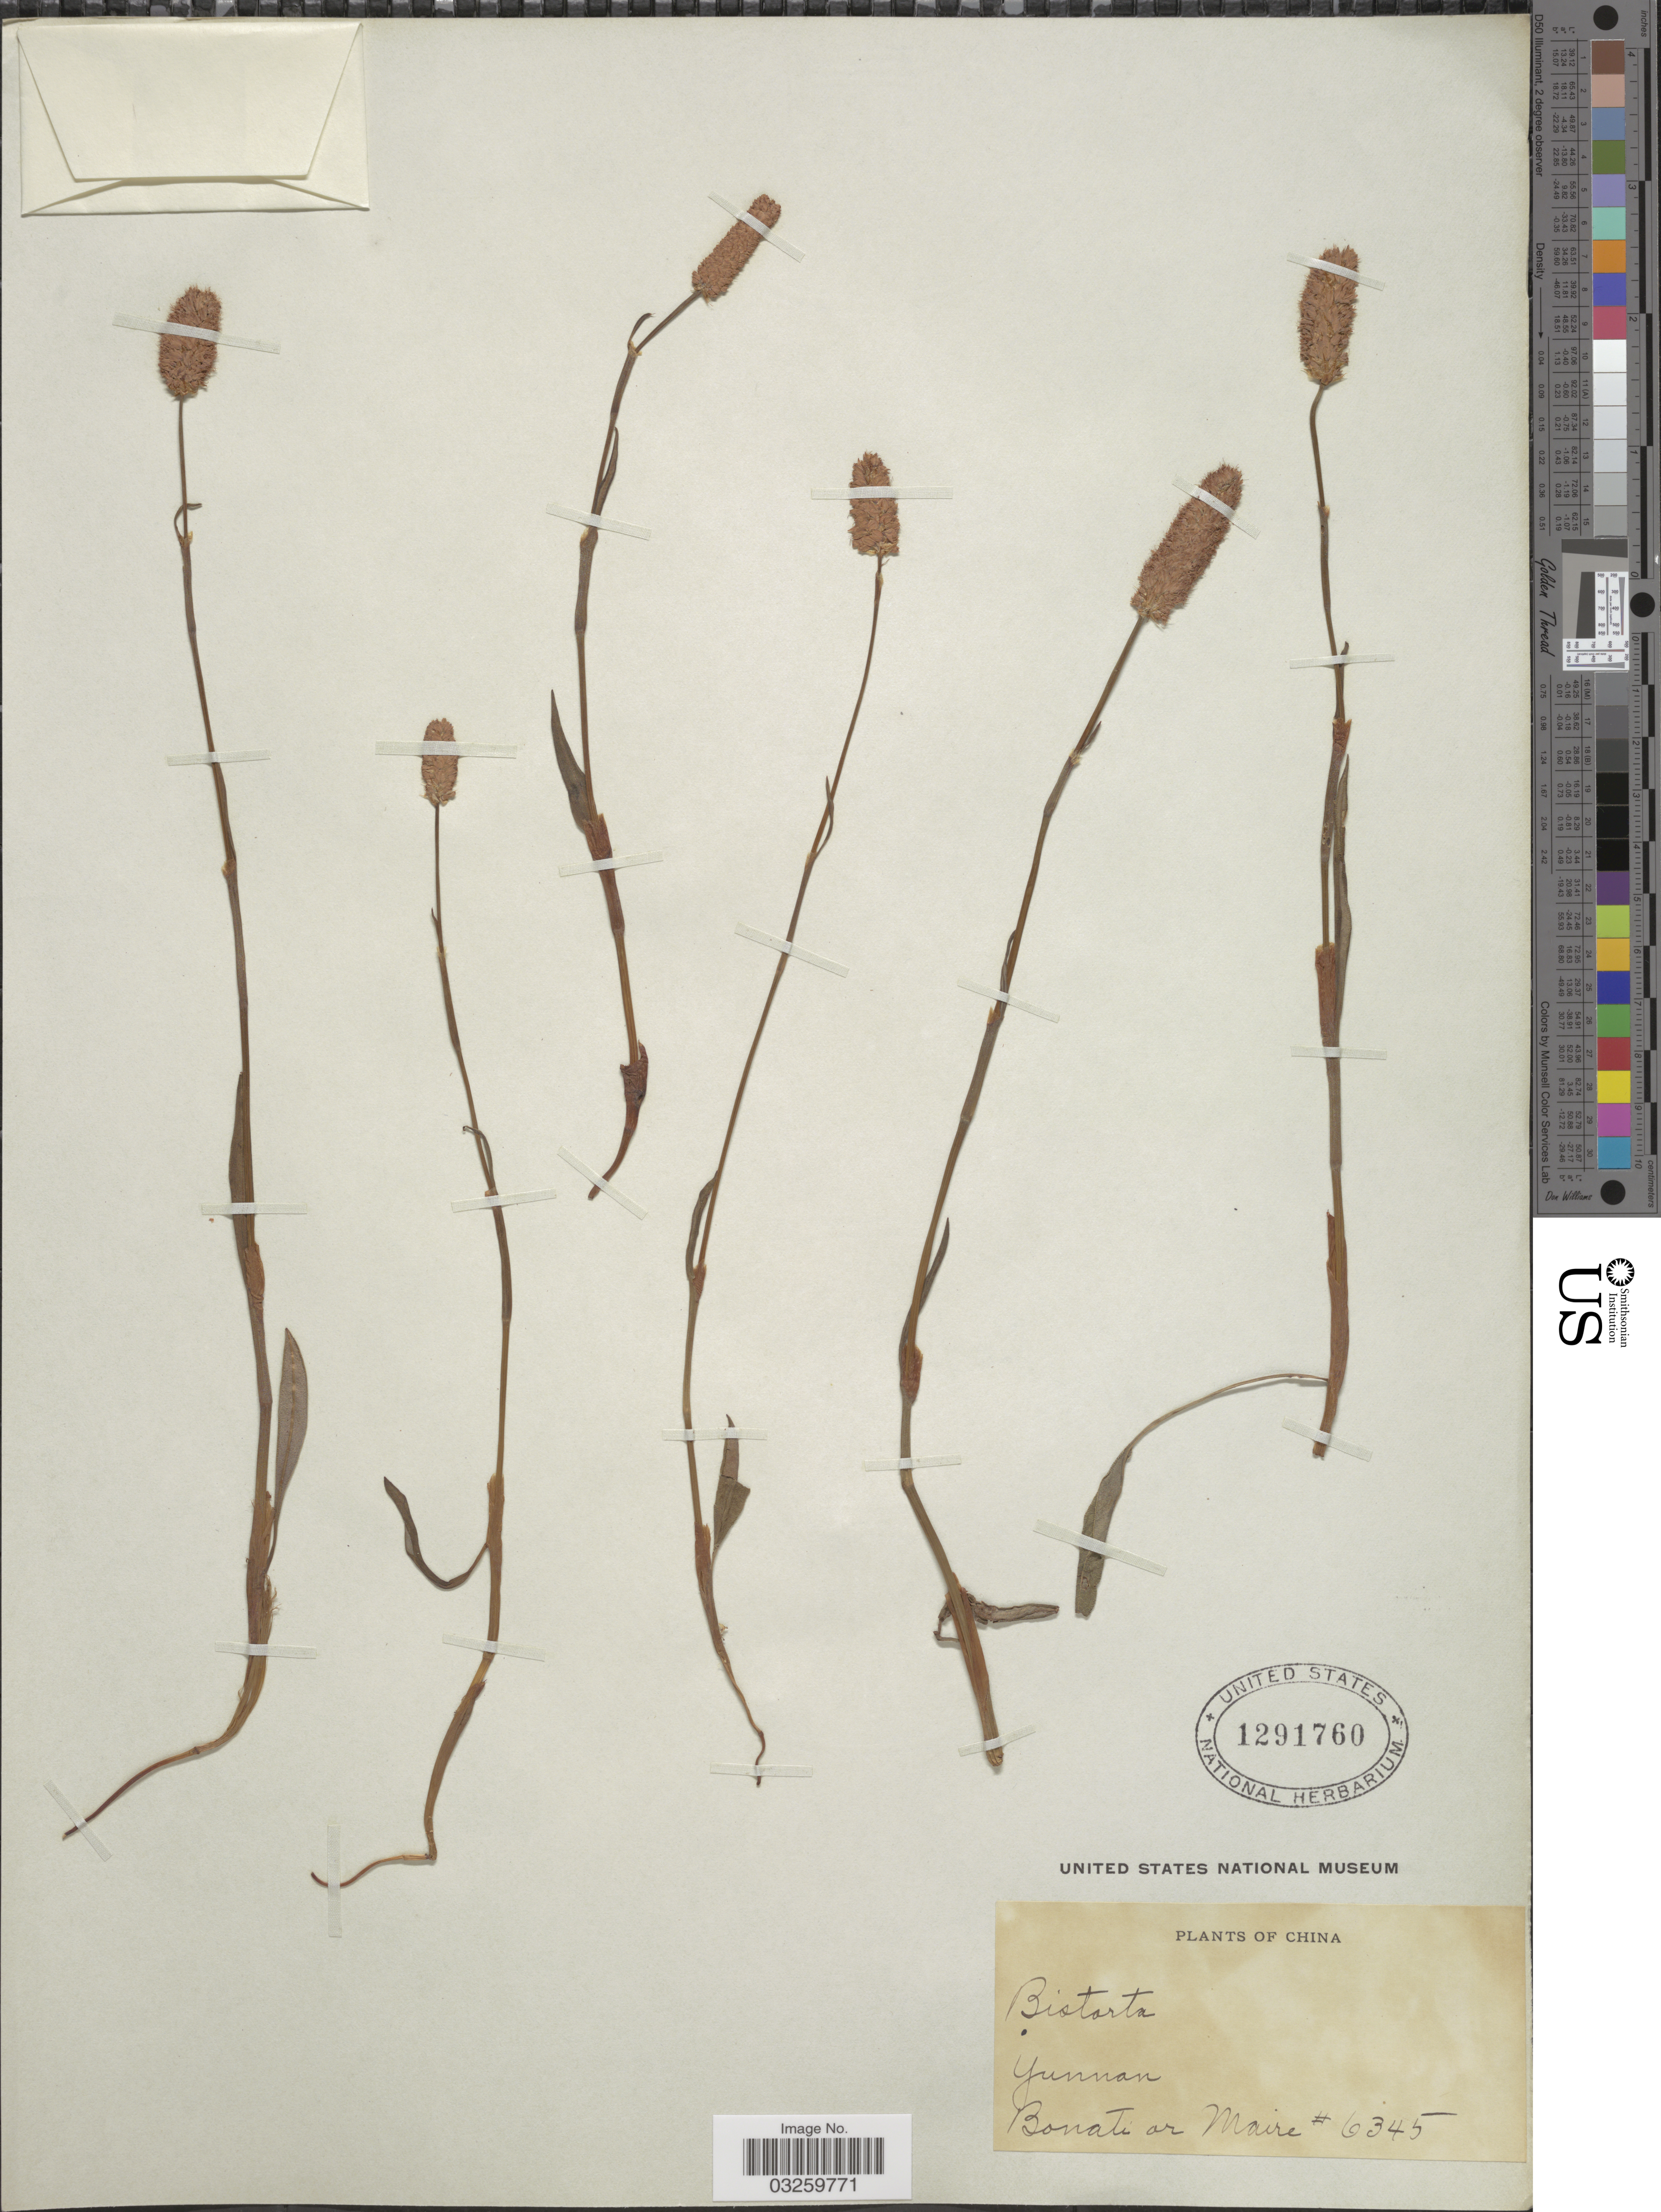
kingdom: Plantae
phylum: Tracheophyta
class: Magnoliopsida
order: Caryophyllales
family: Polygonaceae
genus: Bistorta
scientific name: Bistorta sp.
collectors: -. Bonati & Maire, --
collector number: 6345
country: China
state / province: Yunnan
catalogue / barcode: US 1291760